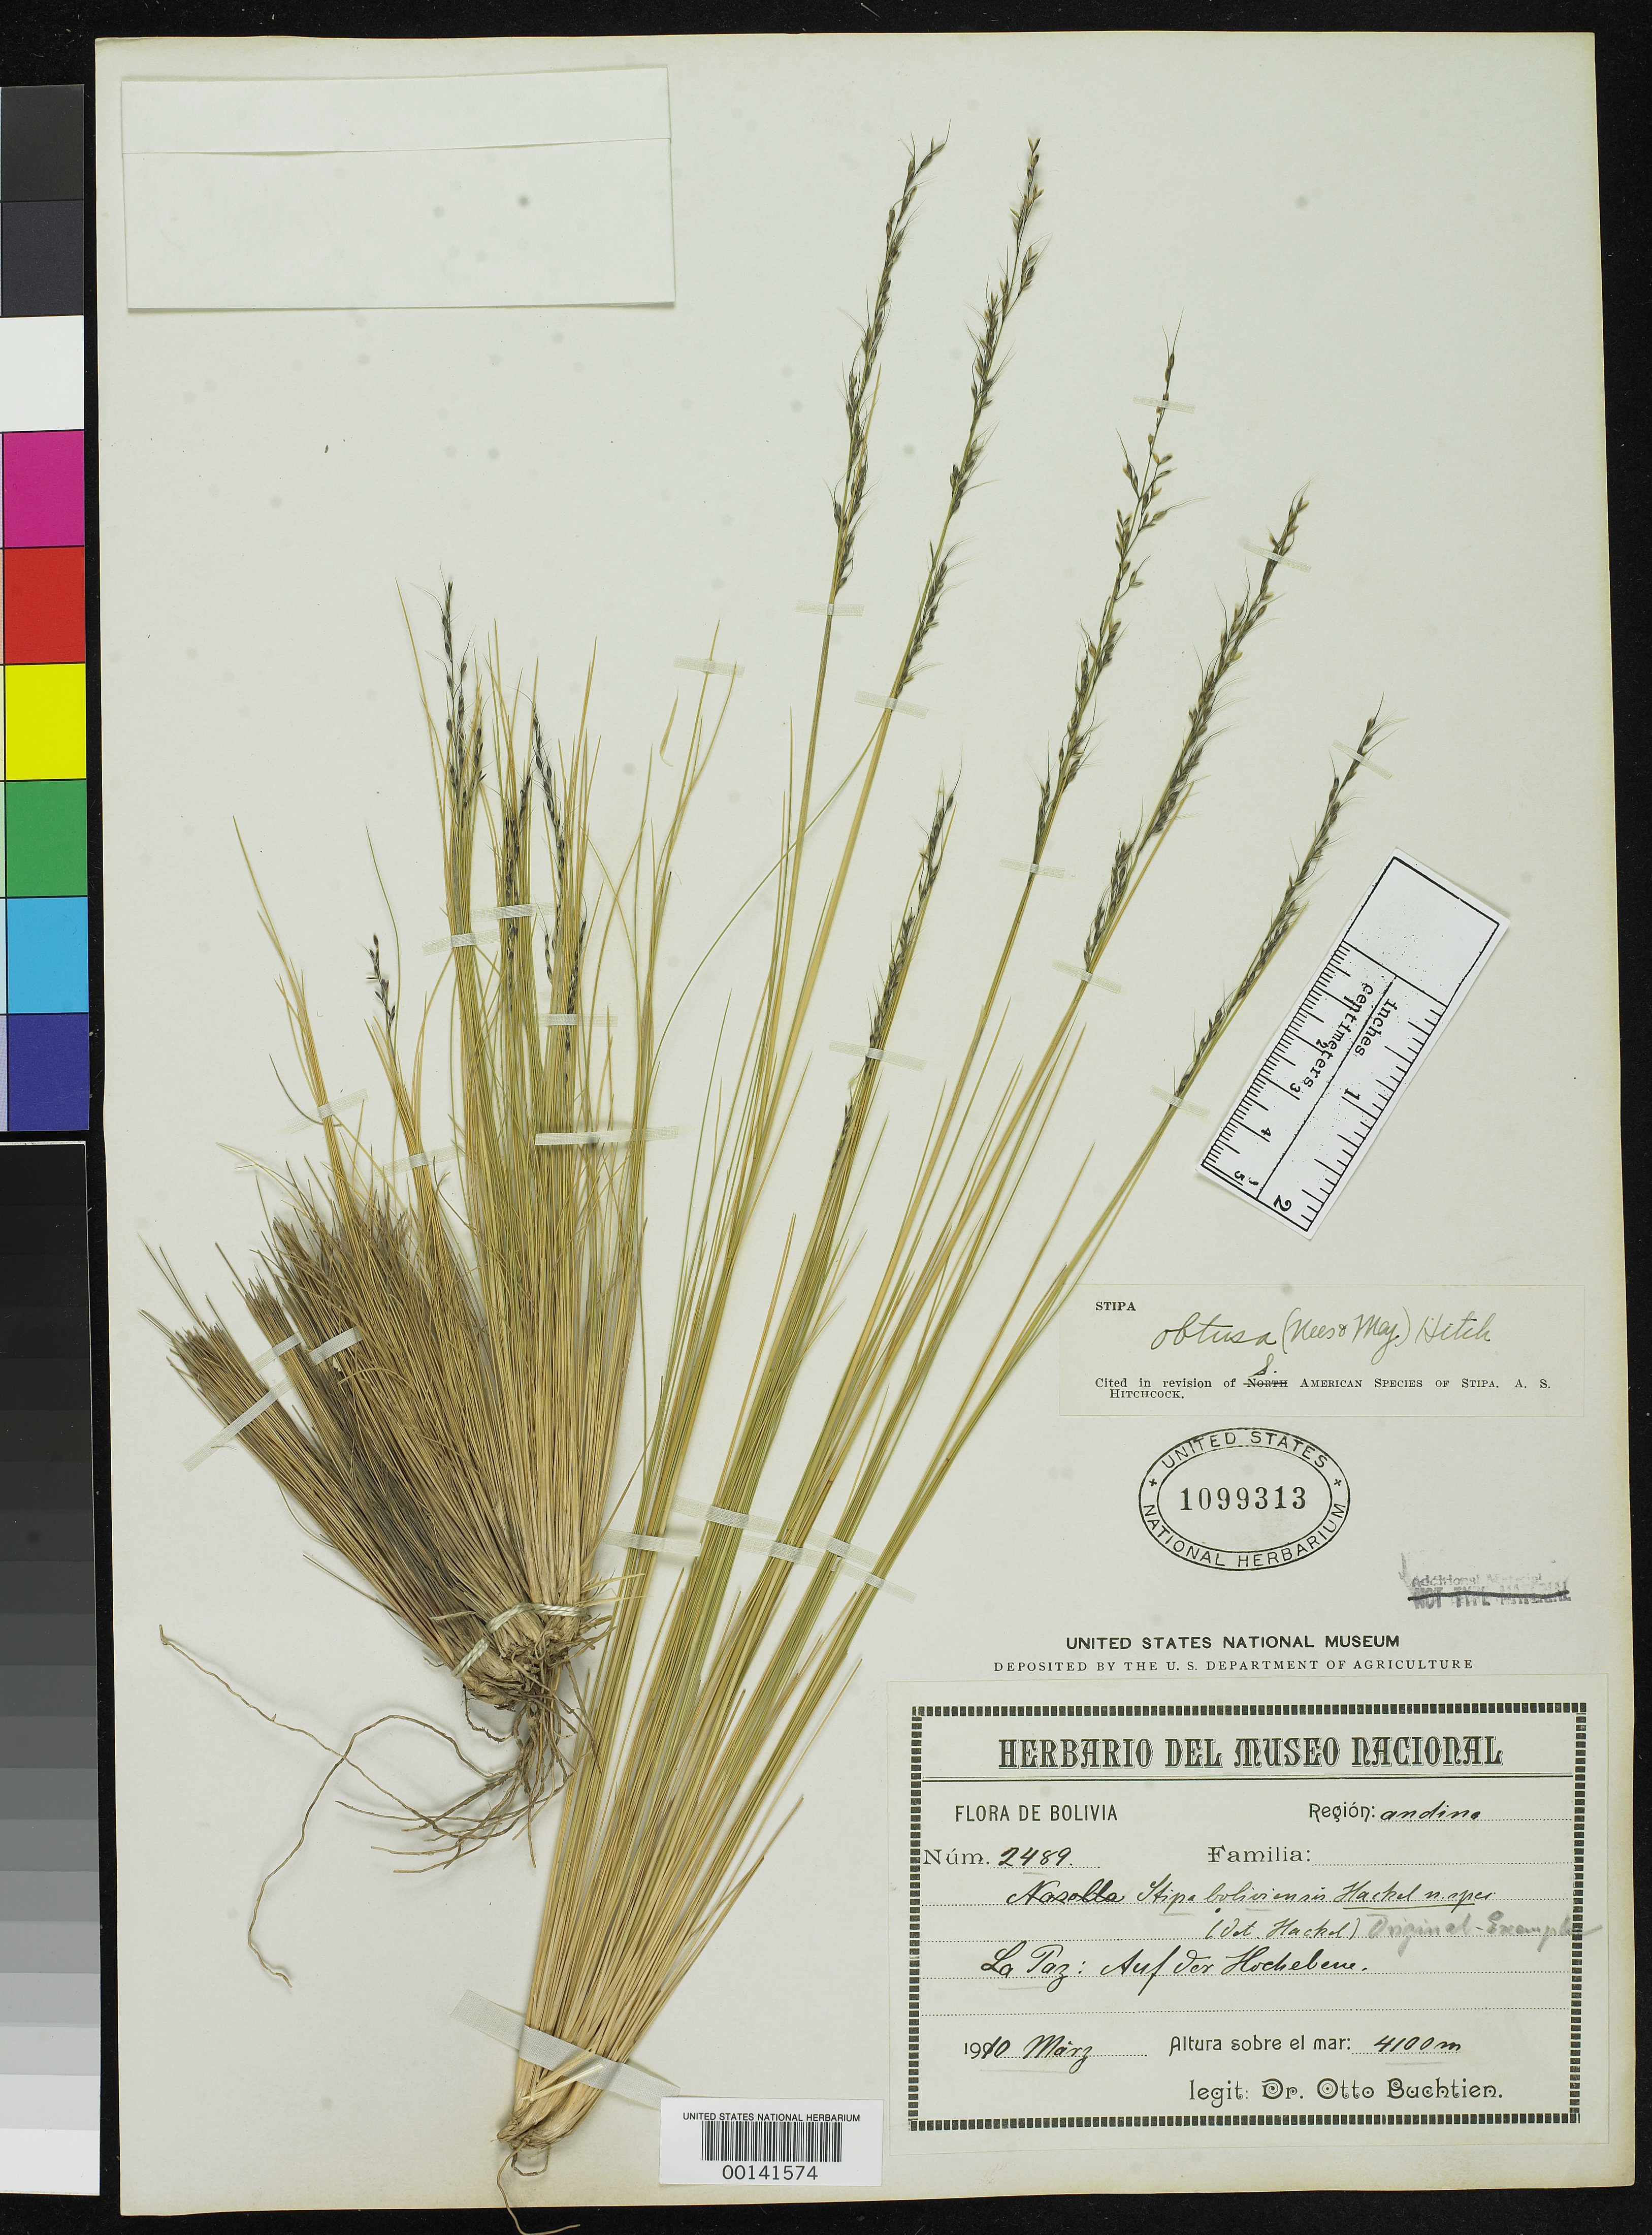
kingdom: Plantae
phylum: Tracheophyta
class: Liliopsida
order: Poales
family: Poaceae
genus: Stipa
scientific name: Stipa boliviensis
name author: Hack.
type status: Isotype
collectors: O. Buchtien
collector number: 2489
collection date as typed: Mar 1910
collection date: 1910-03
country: Bolivia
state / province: La Paz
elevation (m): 4100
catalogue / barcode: US 1099313